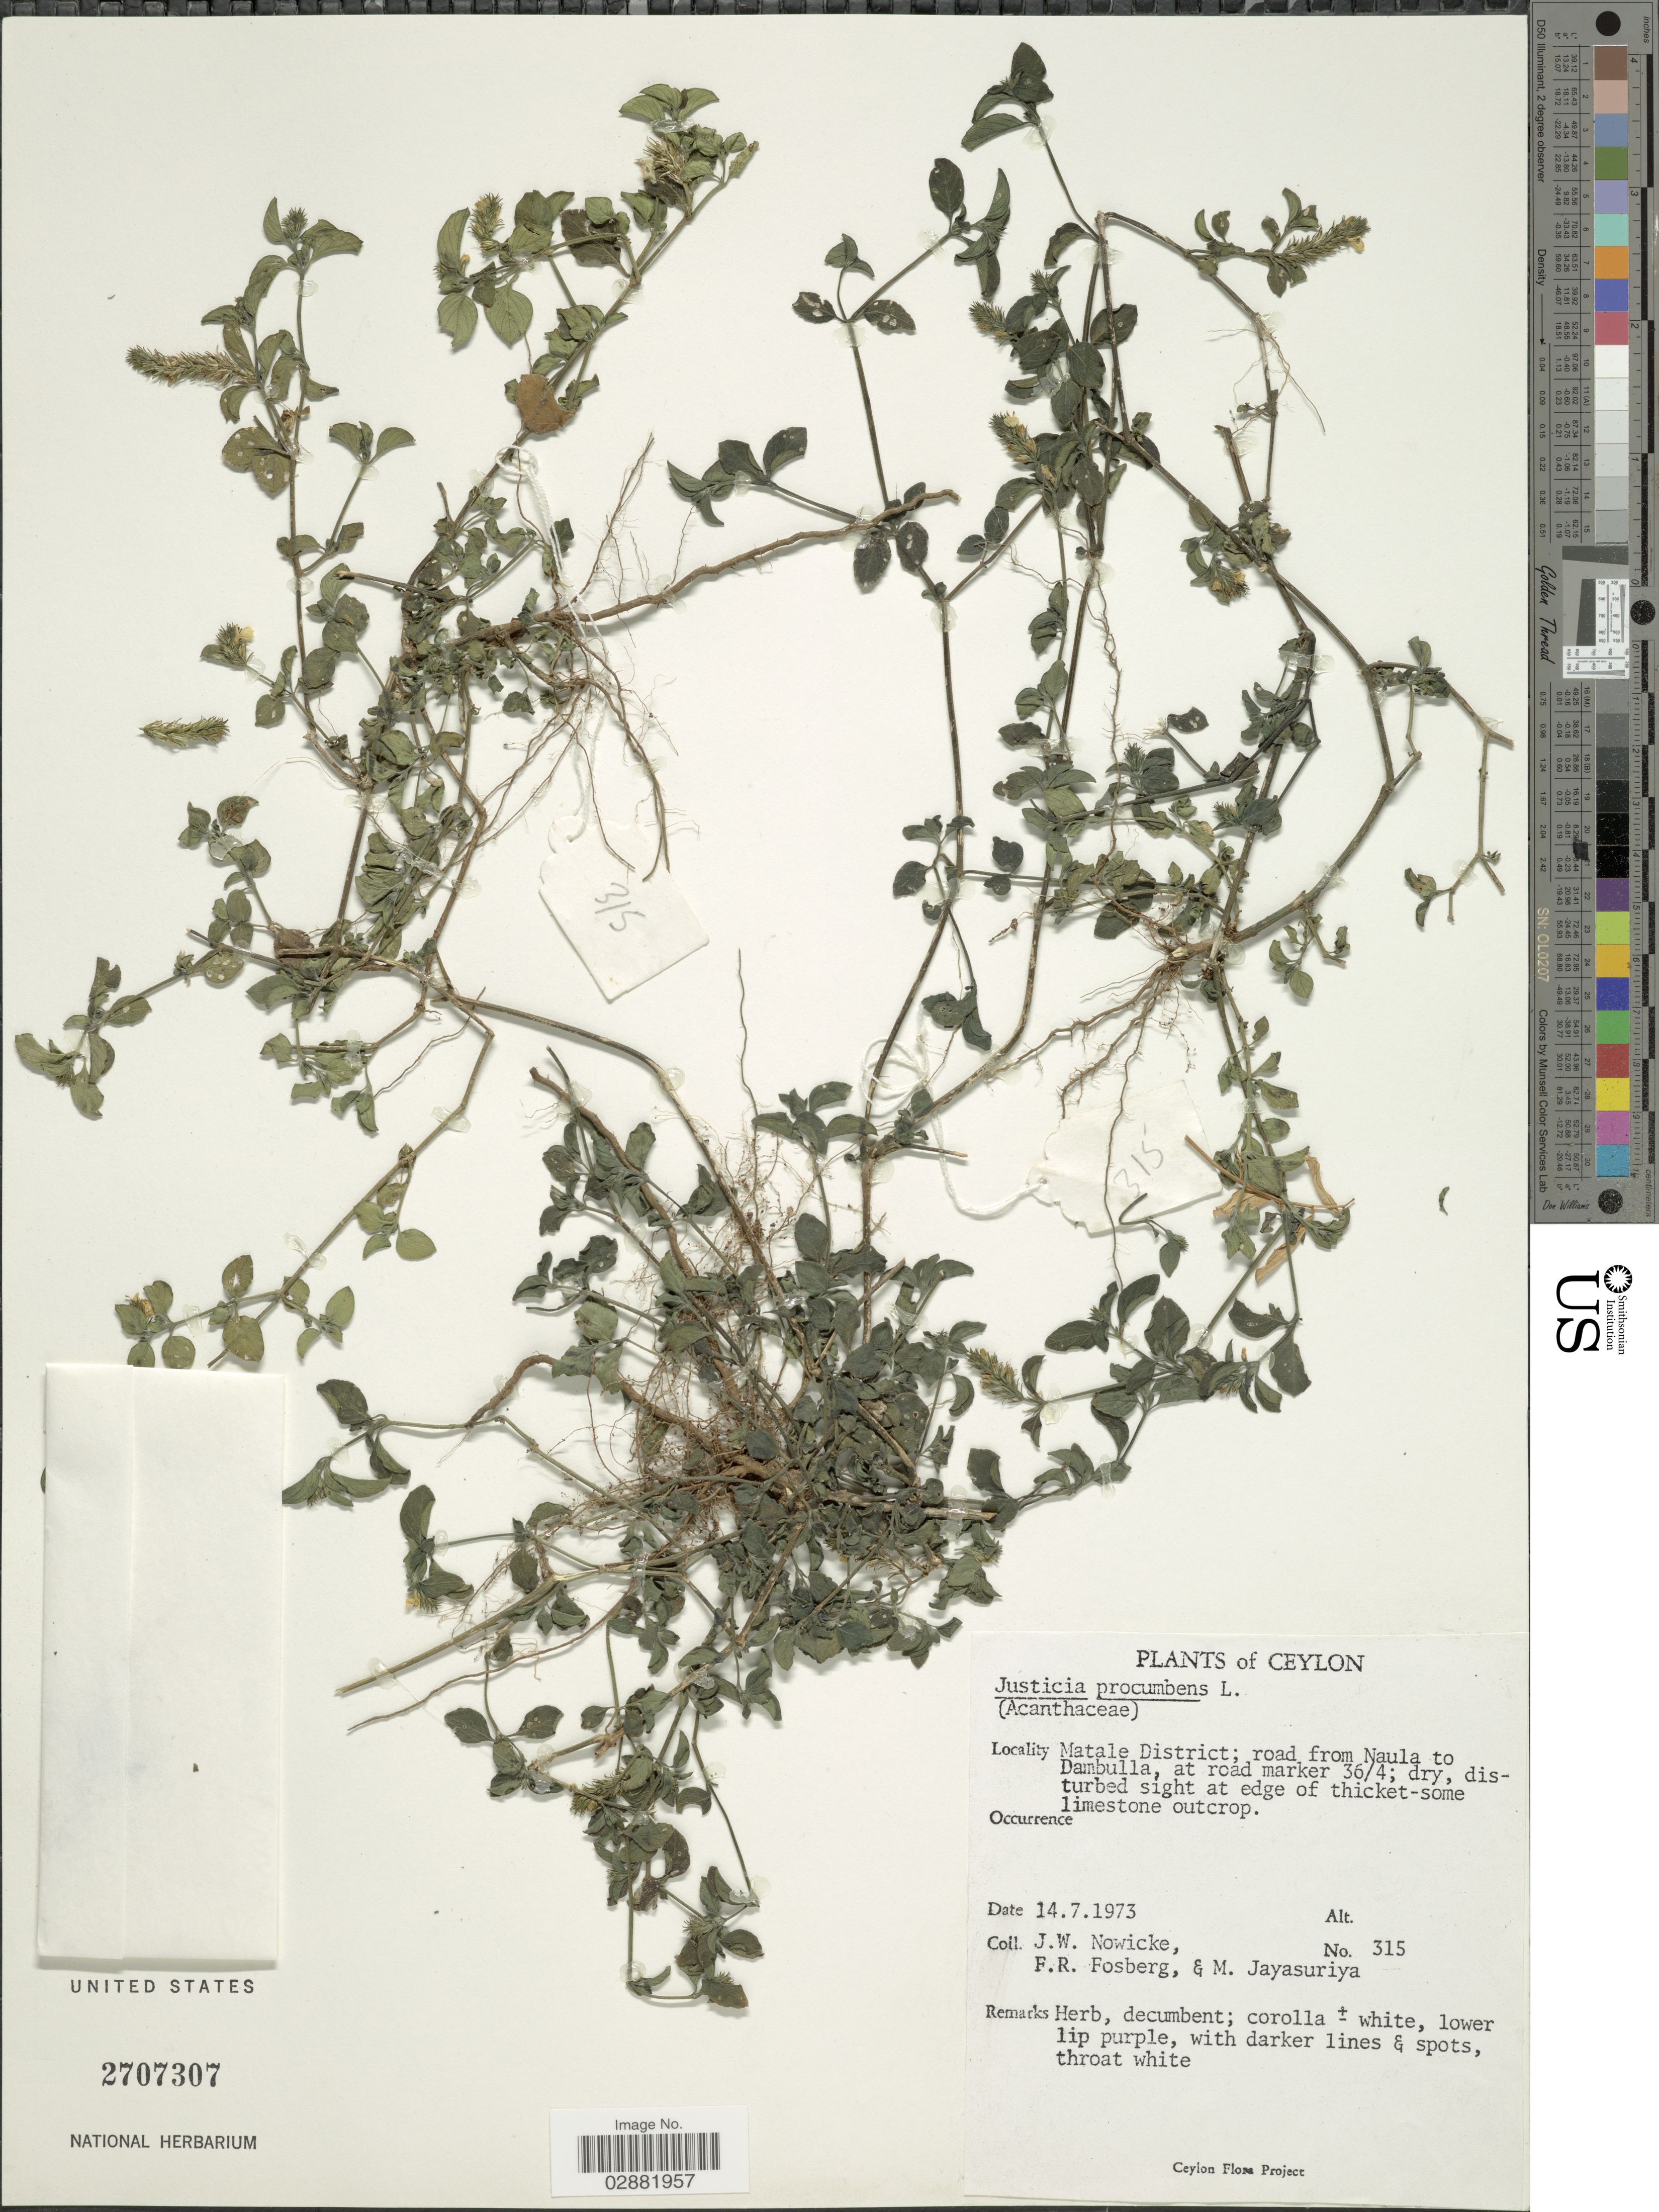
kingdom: Plantae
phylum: Tracheophyta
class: Magnoliopsida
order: Lamiales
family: Acanthaceae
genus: Justicia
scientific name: Justicia procumbens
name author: L.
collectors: J. W. Nowicke, F. R. Fosberg & M. Jayasuriya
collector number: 315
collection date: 1973-07-14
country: Sri Lanka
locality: Ceylon, Matale District, road from Naula to Dambulla, at road marker 36/4.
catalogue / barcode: US 2707307